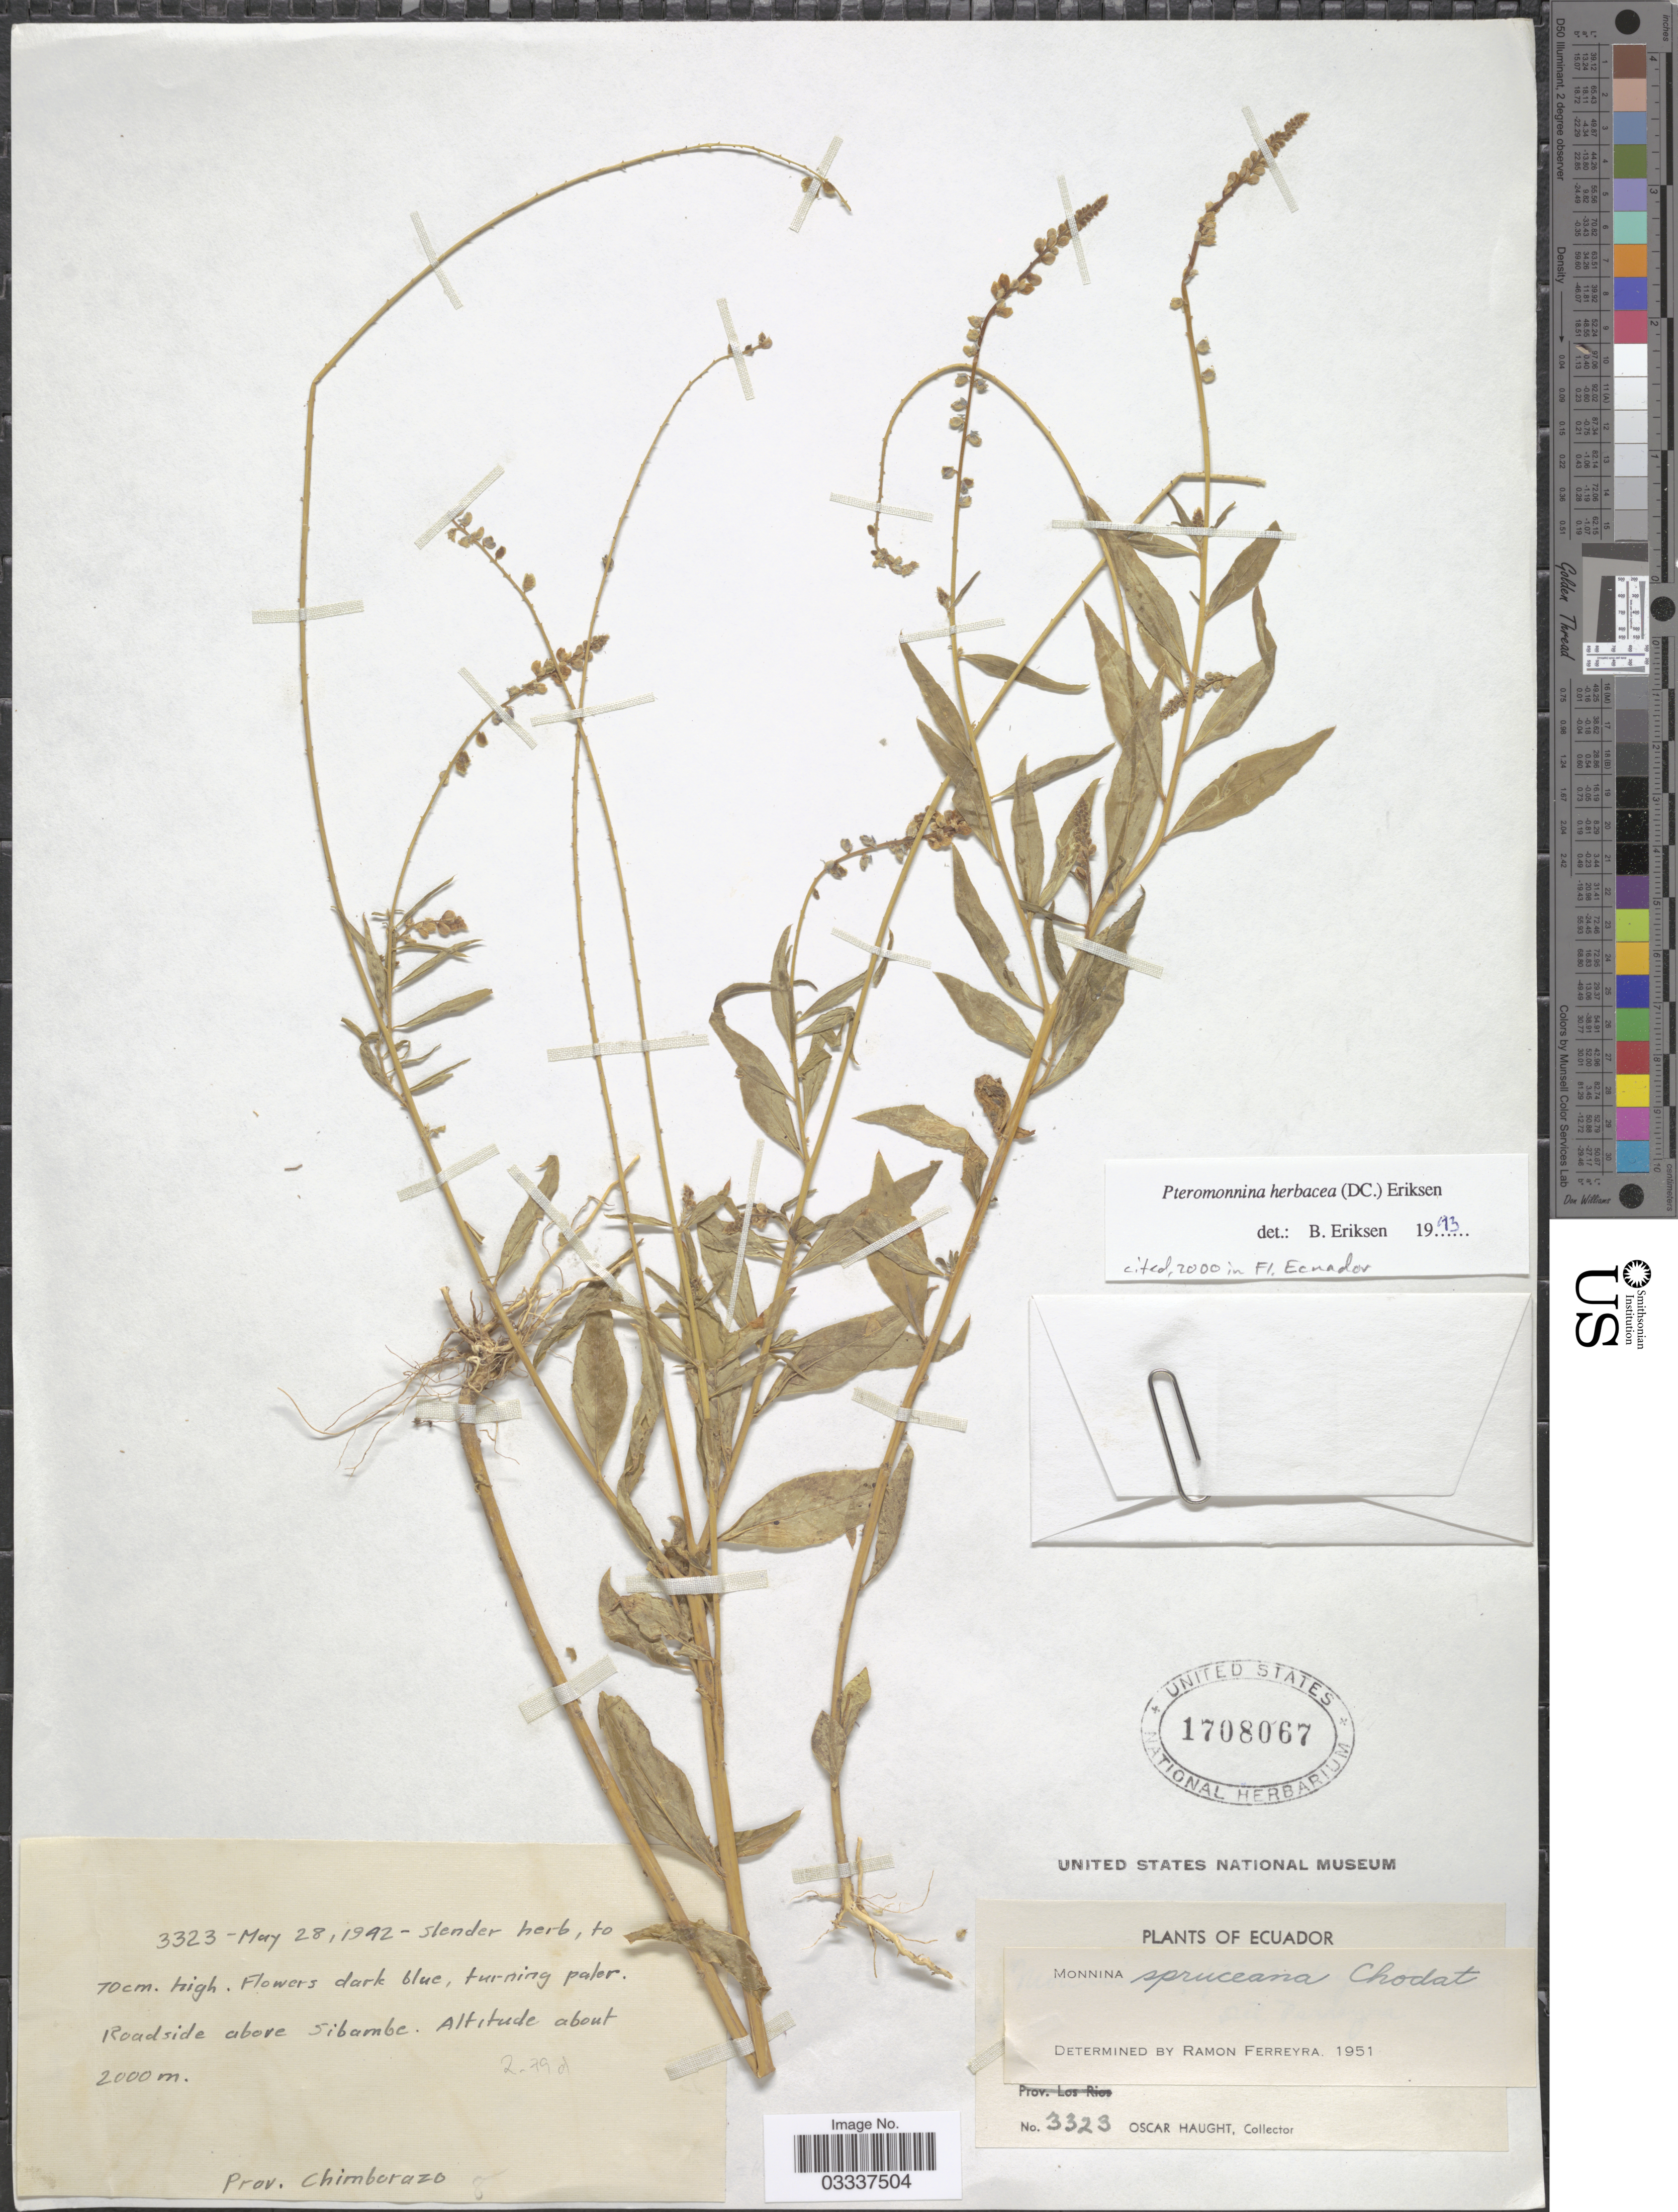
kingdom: Plantae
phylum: Tracheophyta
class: Magnoliopsida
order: Fabales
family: Polygalaceae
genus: Monnina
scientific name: Monnina herbacea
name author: DC.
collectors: O. L. Haught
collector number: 3323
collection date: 1942-05-28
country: Ecuador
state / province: Chimborazo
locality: Roadside above Sibambe.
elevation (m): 2000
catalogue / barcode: US 1708067